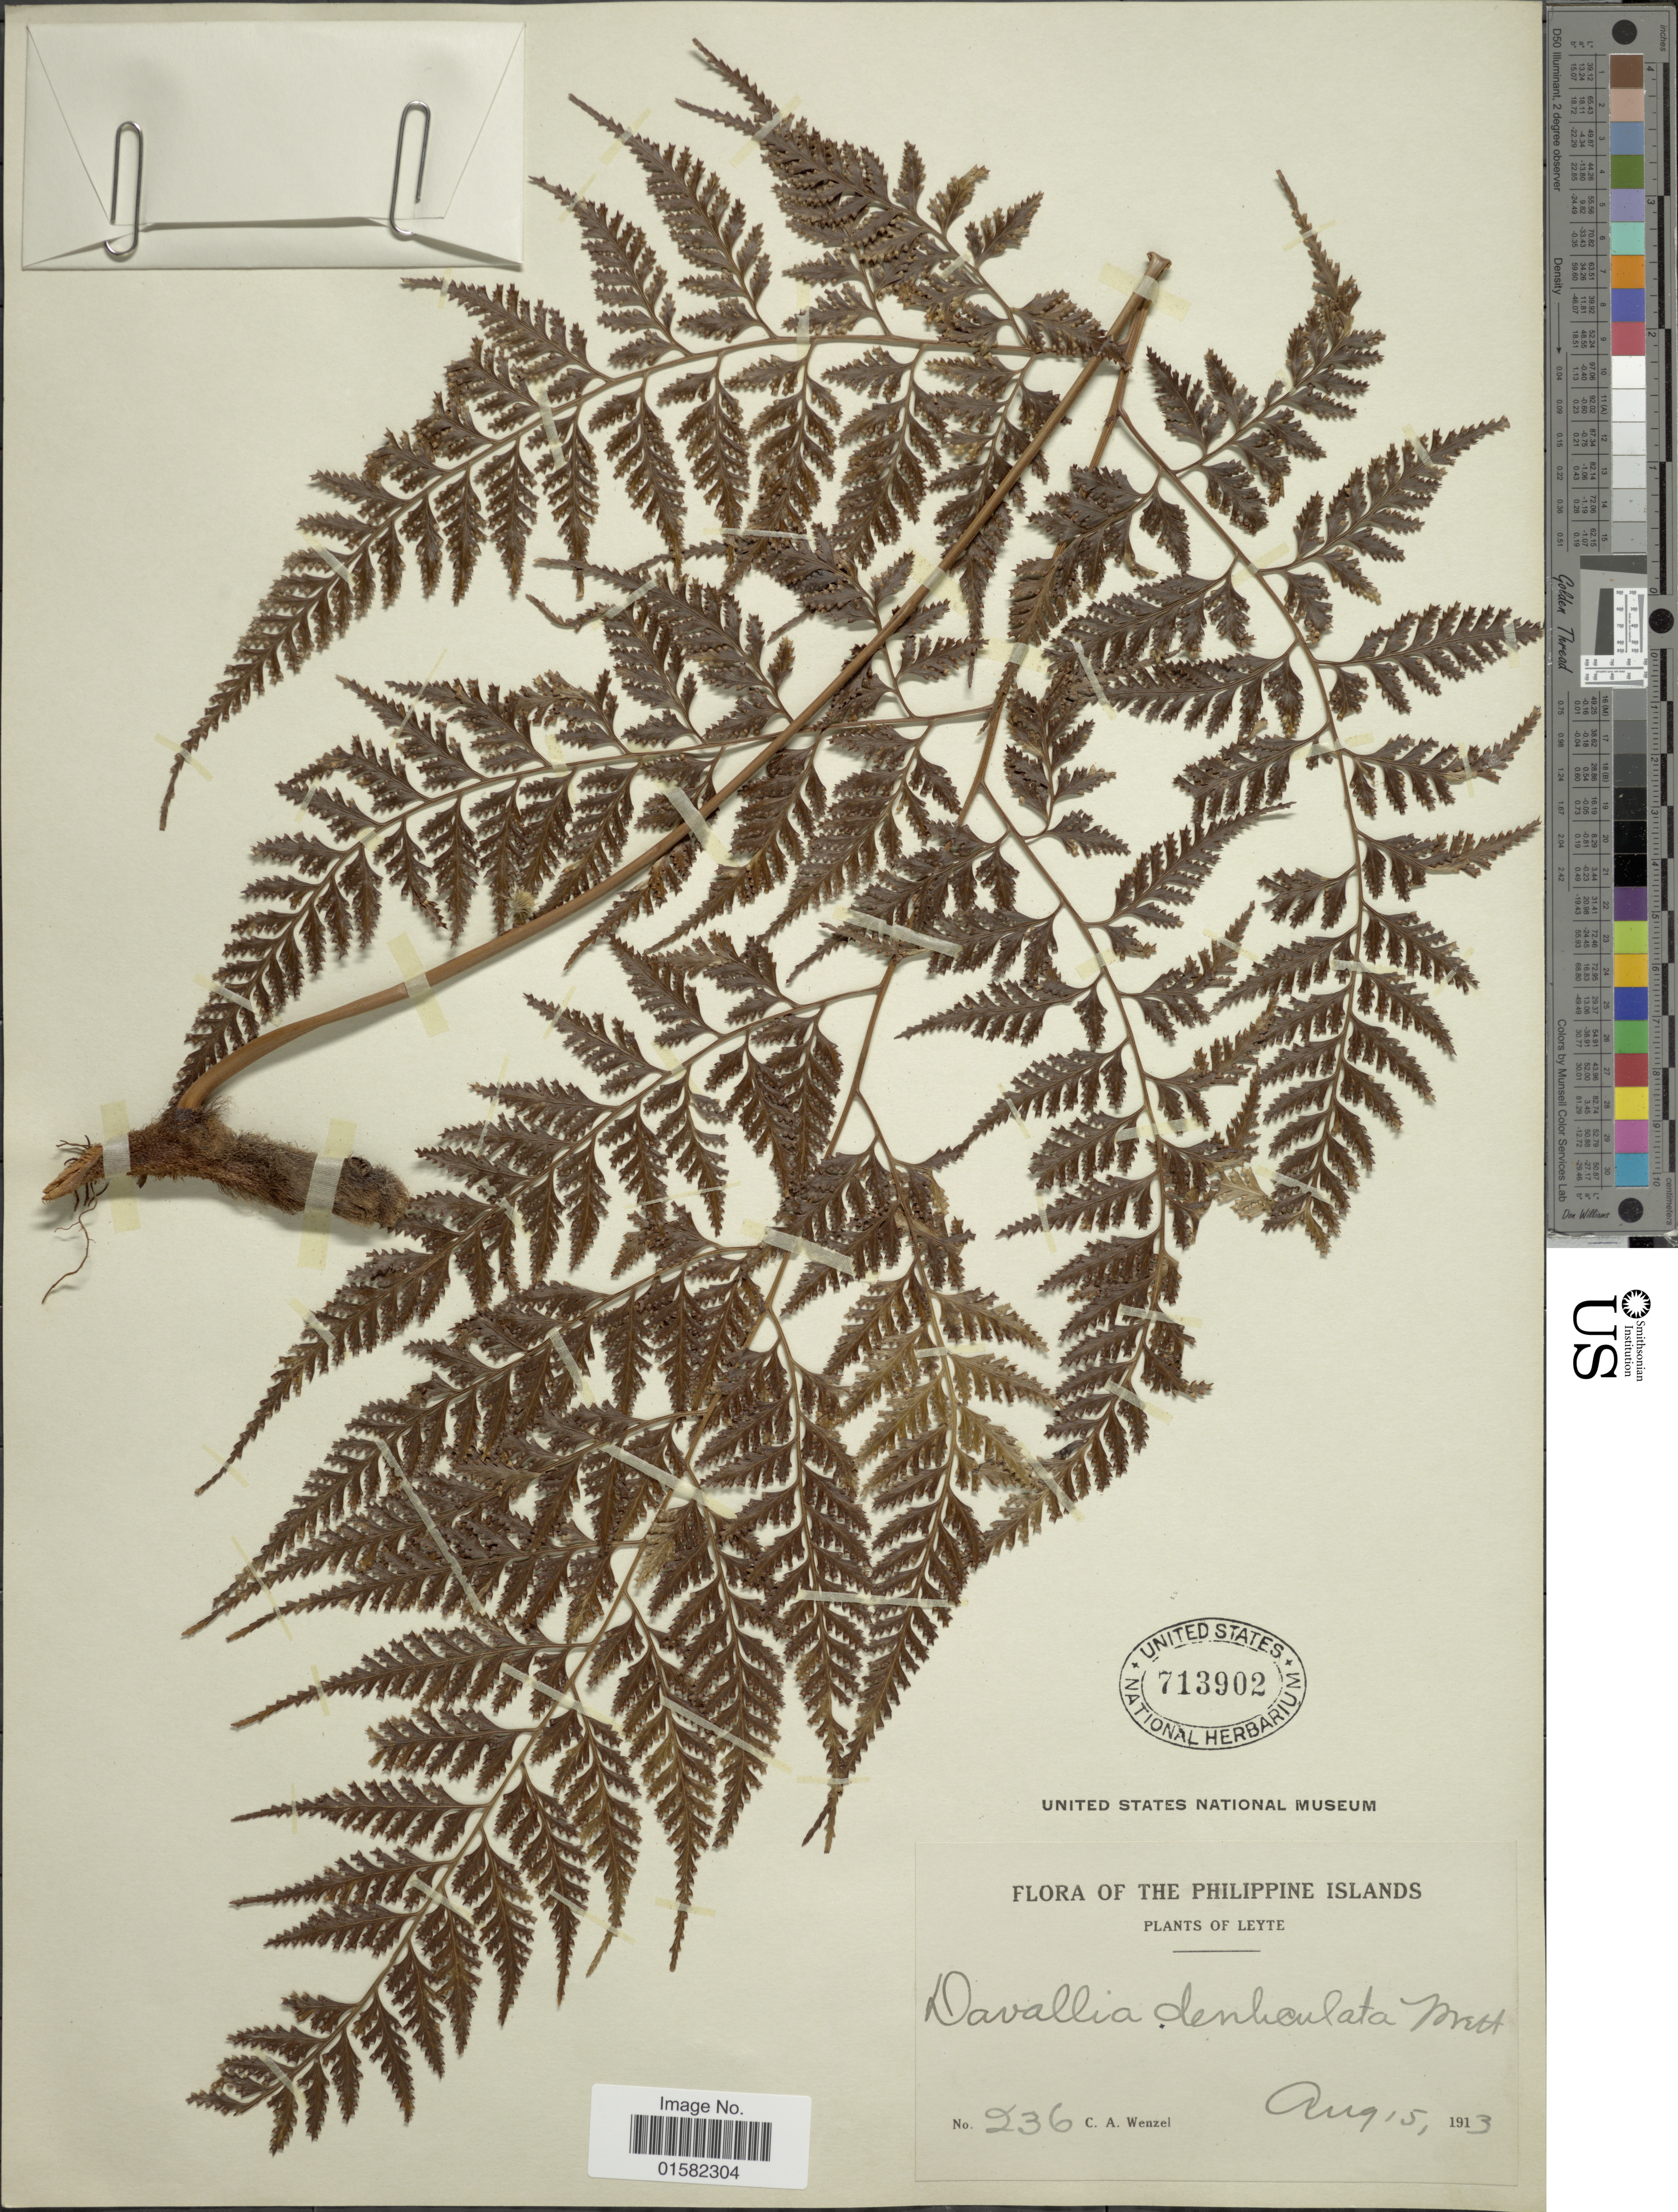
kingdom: Plantae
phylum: Tracheophyta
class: Polypodiopsida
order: Polypodiales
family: Davalliaceae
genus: Wibelia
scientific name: Wibelia denticulata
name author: (Burm. f.) M. Kato & Tsutsumi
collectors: C. Wenzel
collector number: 236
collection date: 1913-08-15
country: Philippines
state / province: Eastern Visayas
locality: The Philippine Islands, Leyte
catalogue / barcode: US 713902